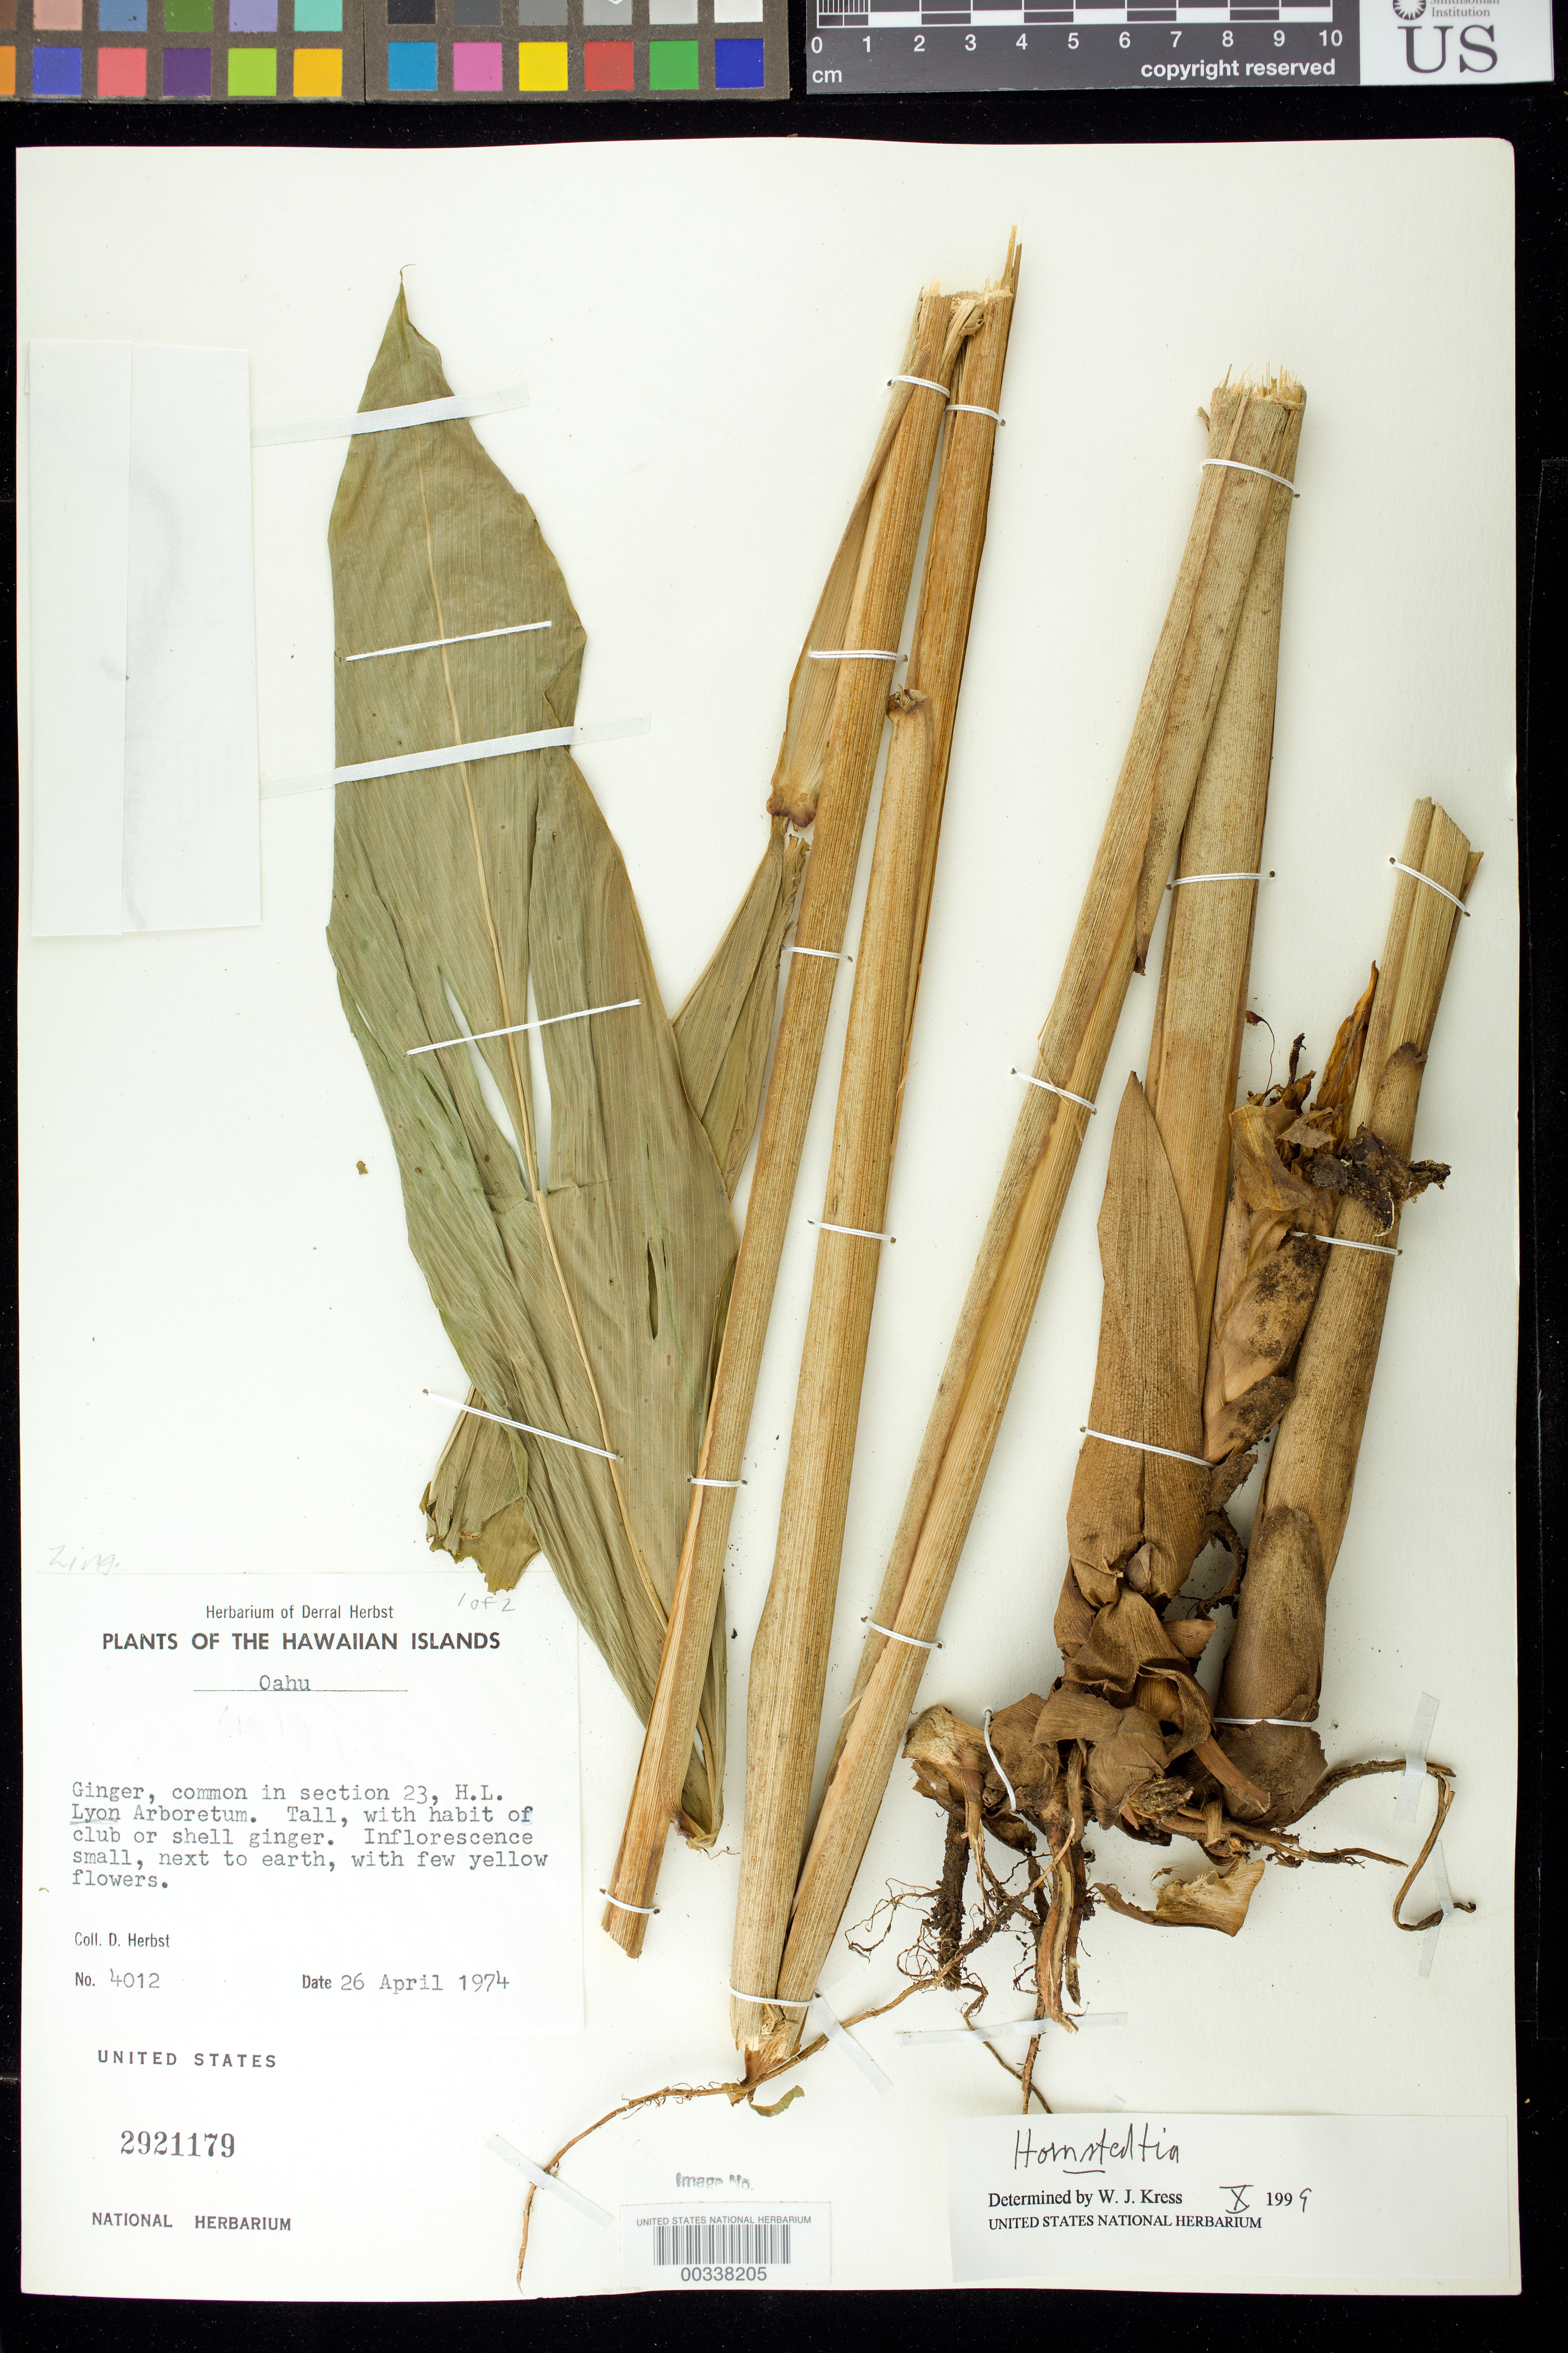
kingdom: Plantae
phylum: Tracheophyta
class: Liliopsida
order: Zingiberales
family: Zingiberaceae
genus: Hornstedtia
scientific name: Hornstedtia sp.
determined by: Kress, W. J., (US), Smithsonian Institution - National Museum of Natural History (UNITED STATES)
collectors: D. R. Herbst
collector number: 4012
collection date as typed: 26 Apr 1974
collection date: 1974-04-26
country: United States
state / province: Hawaii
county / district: Honolulu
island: Oahu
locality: Common in section 23, h.l. lyon arboretum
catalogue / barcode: US 2921179